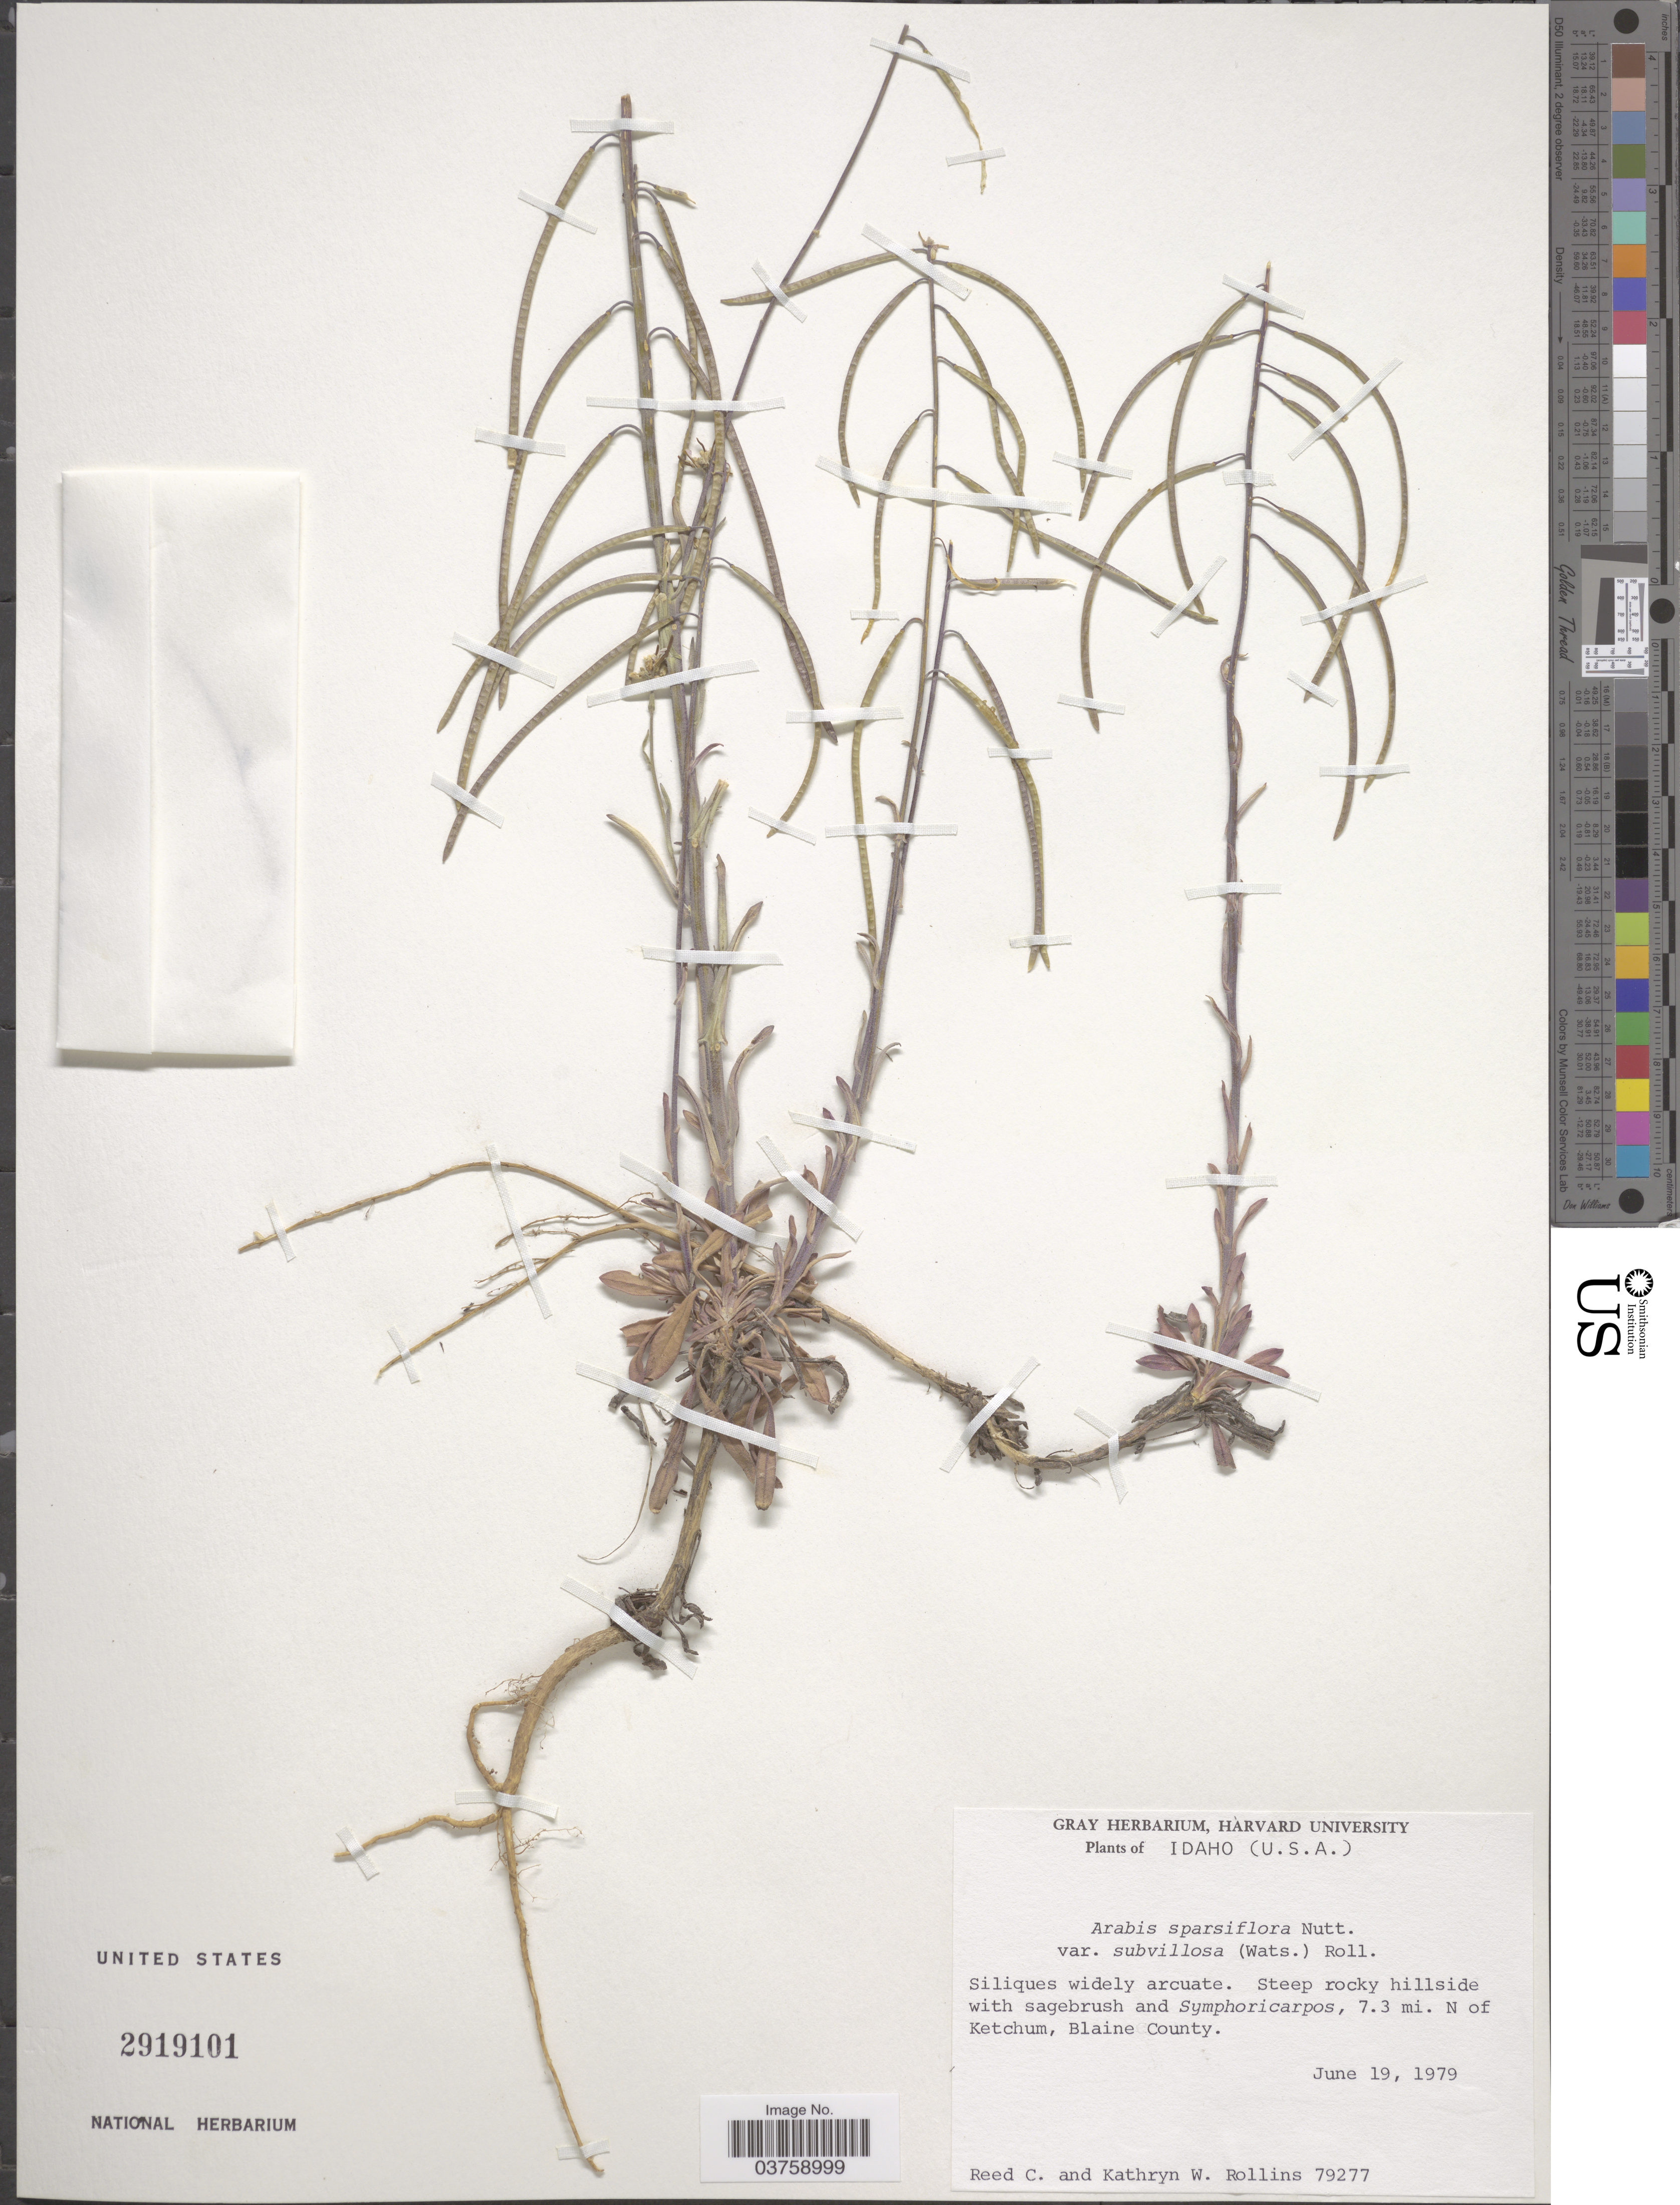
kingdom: Plantae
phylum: Tracheophyta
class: Magnoliopsida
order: Brassicales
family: Brassicaceae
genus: Arabis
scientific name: Arabis sparsiflora var. subvillosa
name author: (S. Watson) Rollins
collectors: R. C. Rollins & K. W. Rollins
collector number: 79277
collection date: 1979-06-19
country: United States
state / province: Idaho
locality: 7.3 mi. N of Ketchum, Blaine County.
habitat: steep rocky hillside with sagebrush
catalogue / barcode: US 2919101